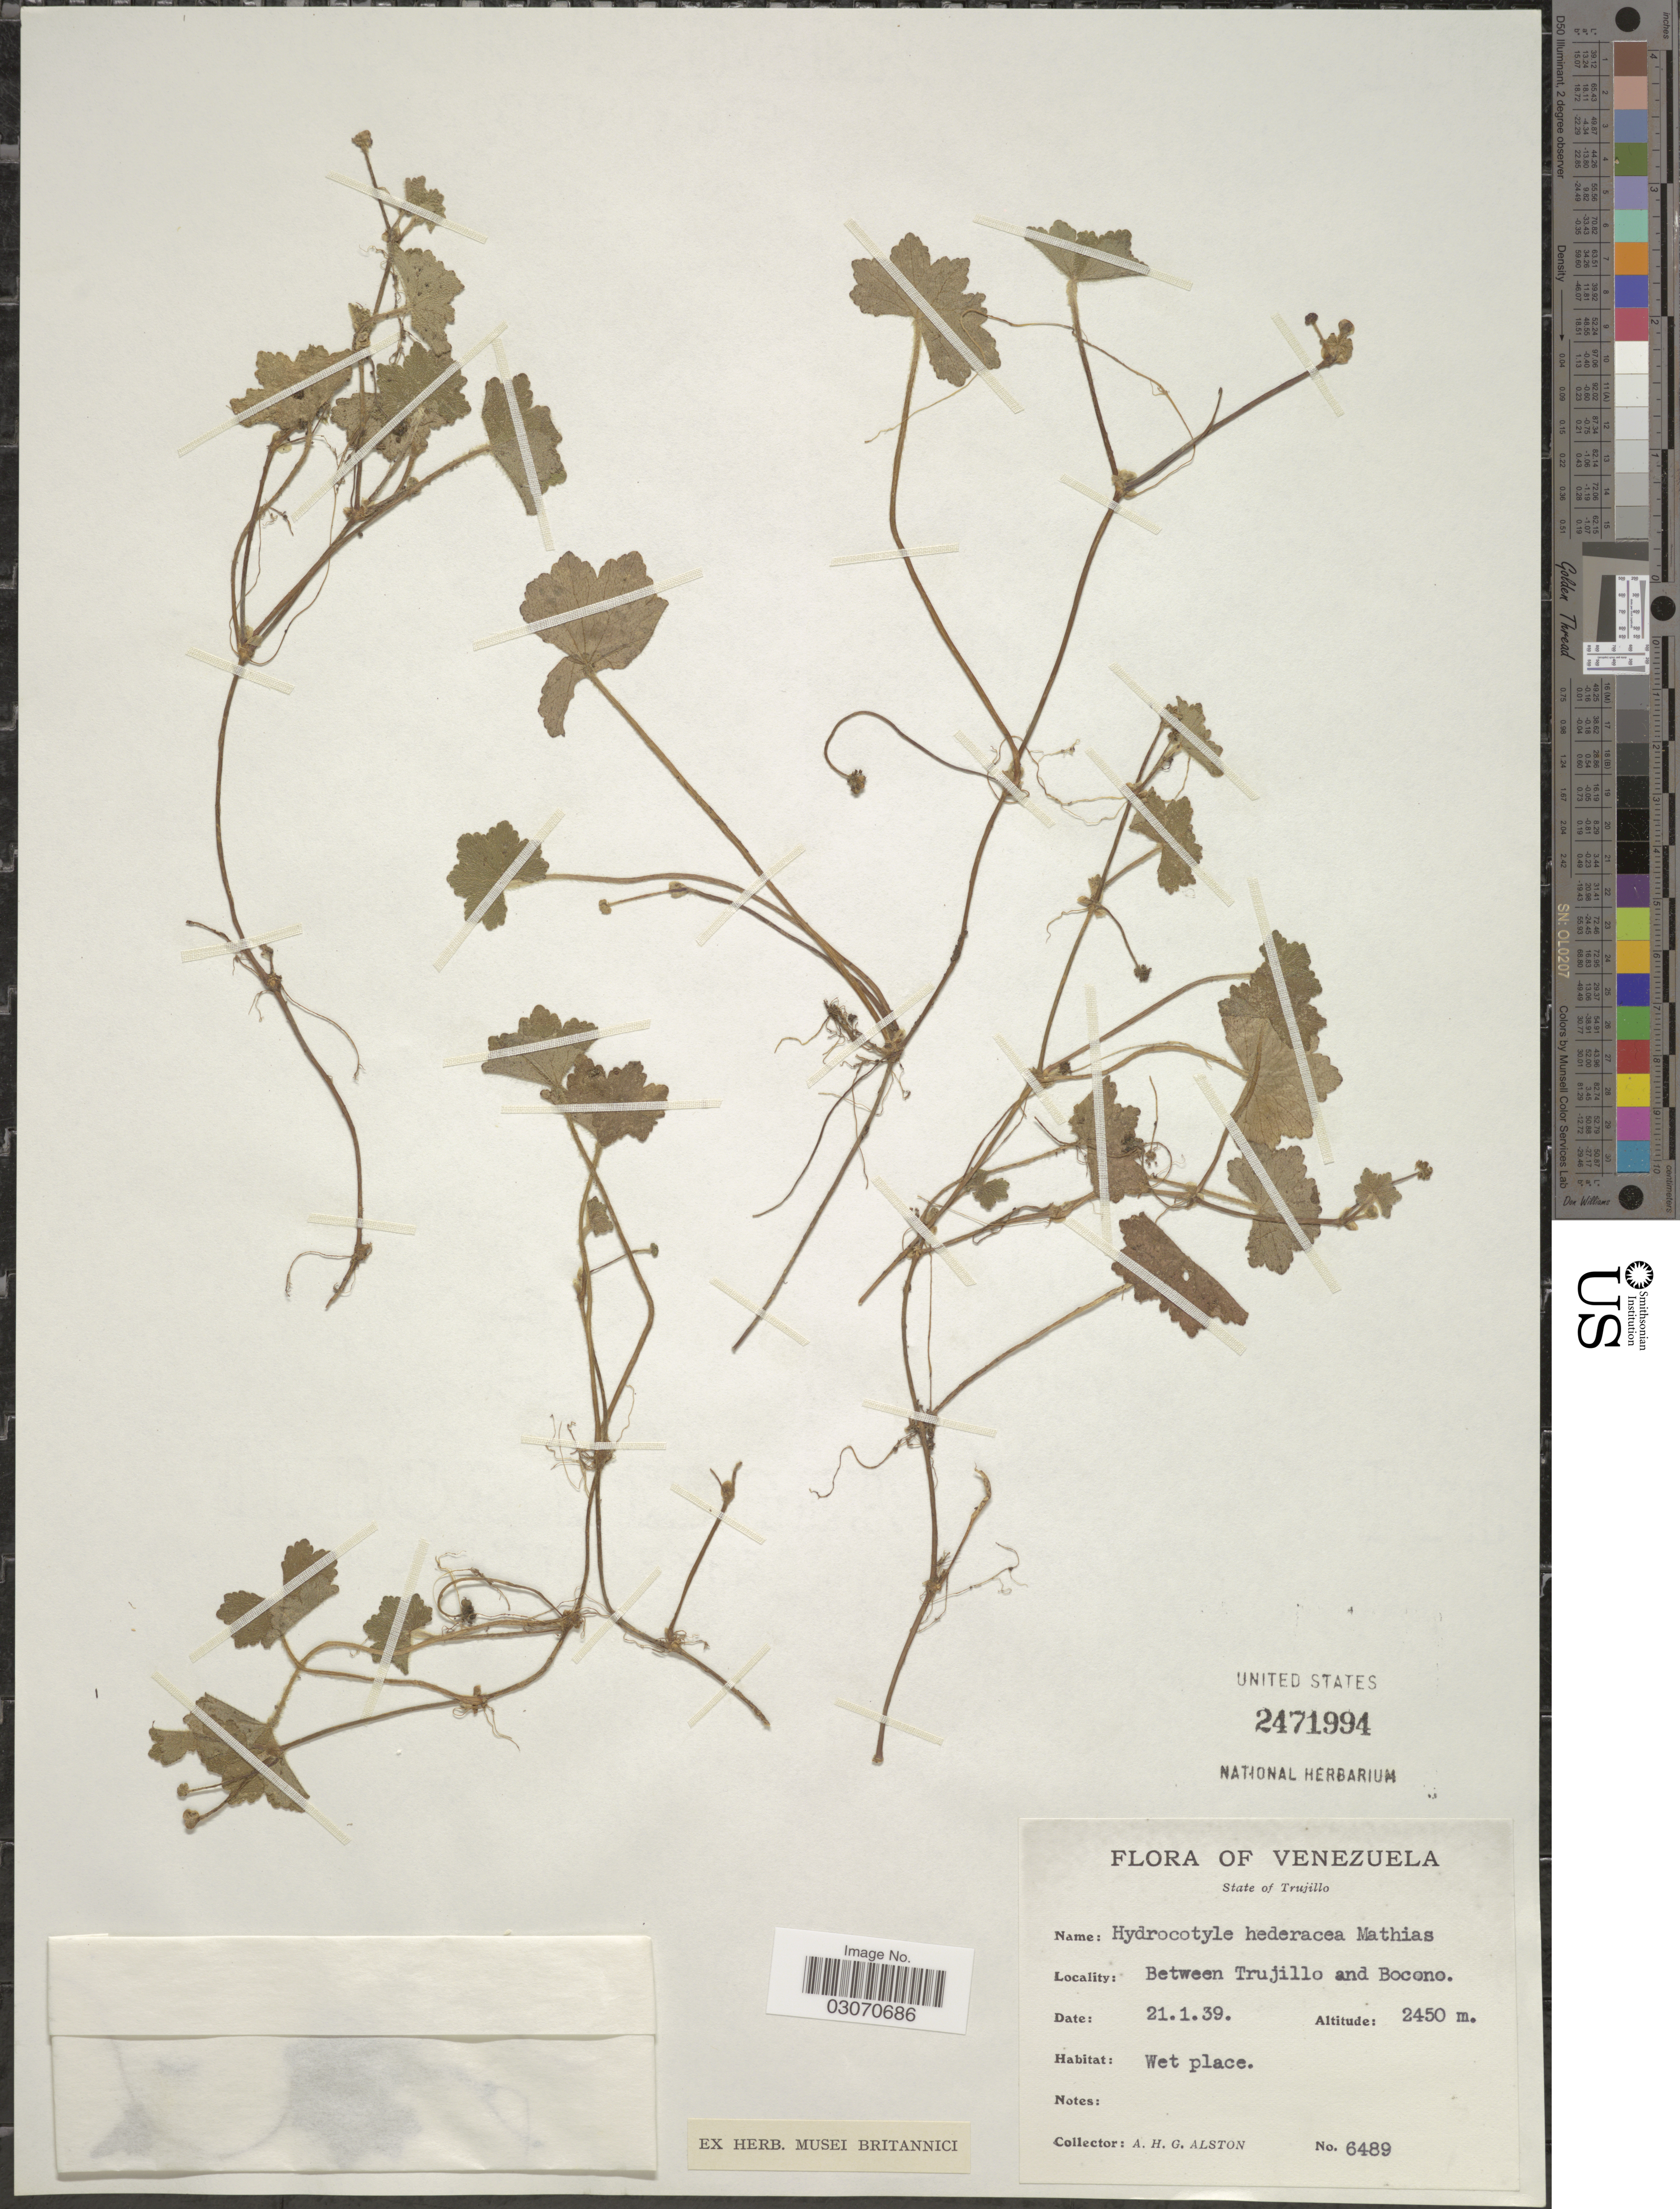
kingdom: Plantae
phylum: Tracheophyta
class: Magnoliopsida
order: Apiales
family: Araliaceae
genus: Hydrocotyle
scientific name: Hydrocotyle hederacea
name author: Mathias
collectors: A. H. Alston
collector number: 6489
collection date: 1939-01-21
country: Venezuela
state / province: Trujillo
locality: Between Trujillo and Bocono.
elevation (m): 2450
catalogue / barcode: US 2471994